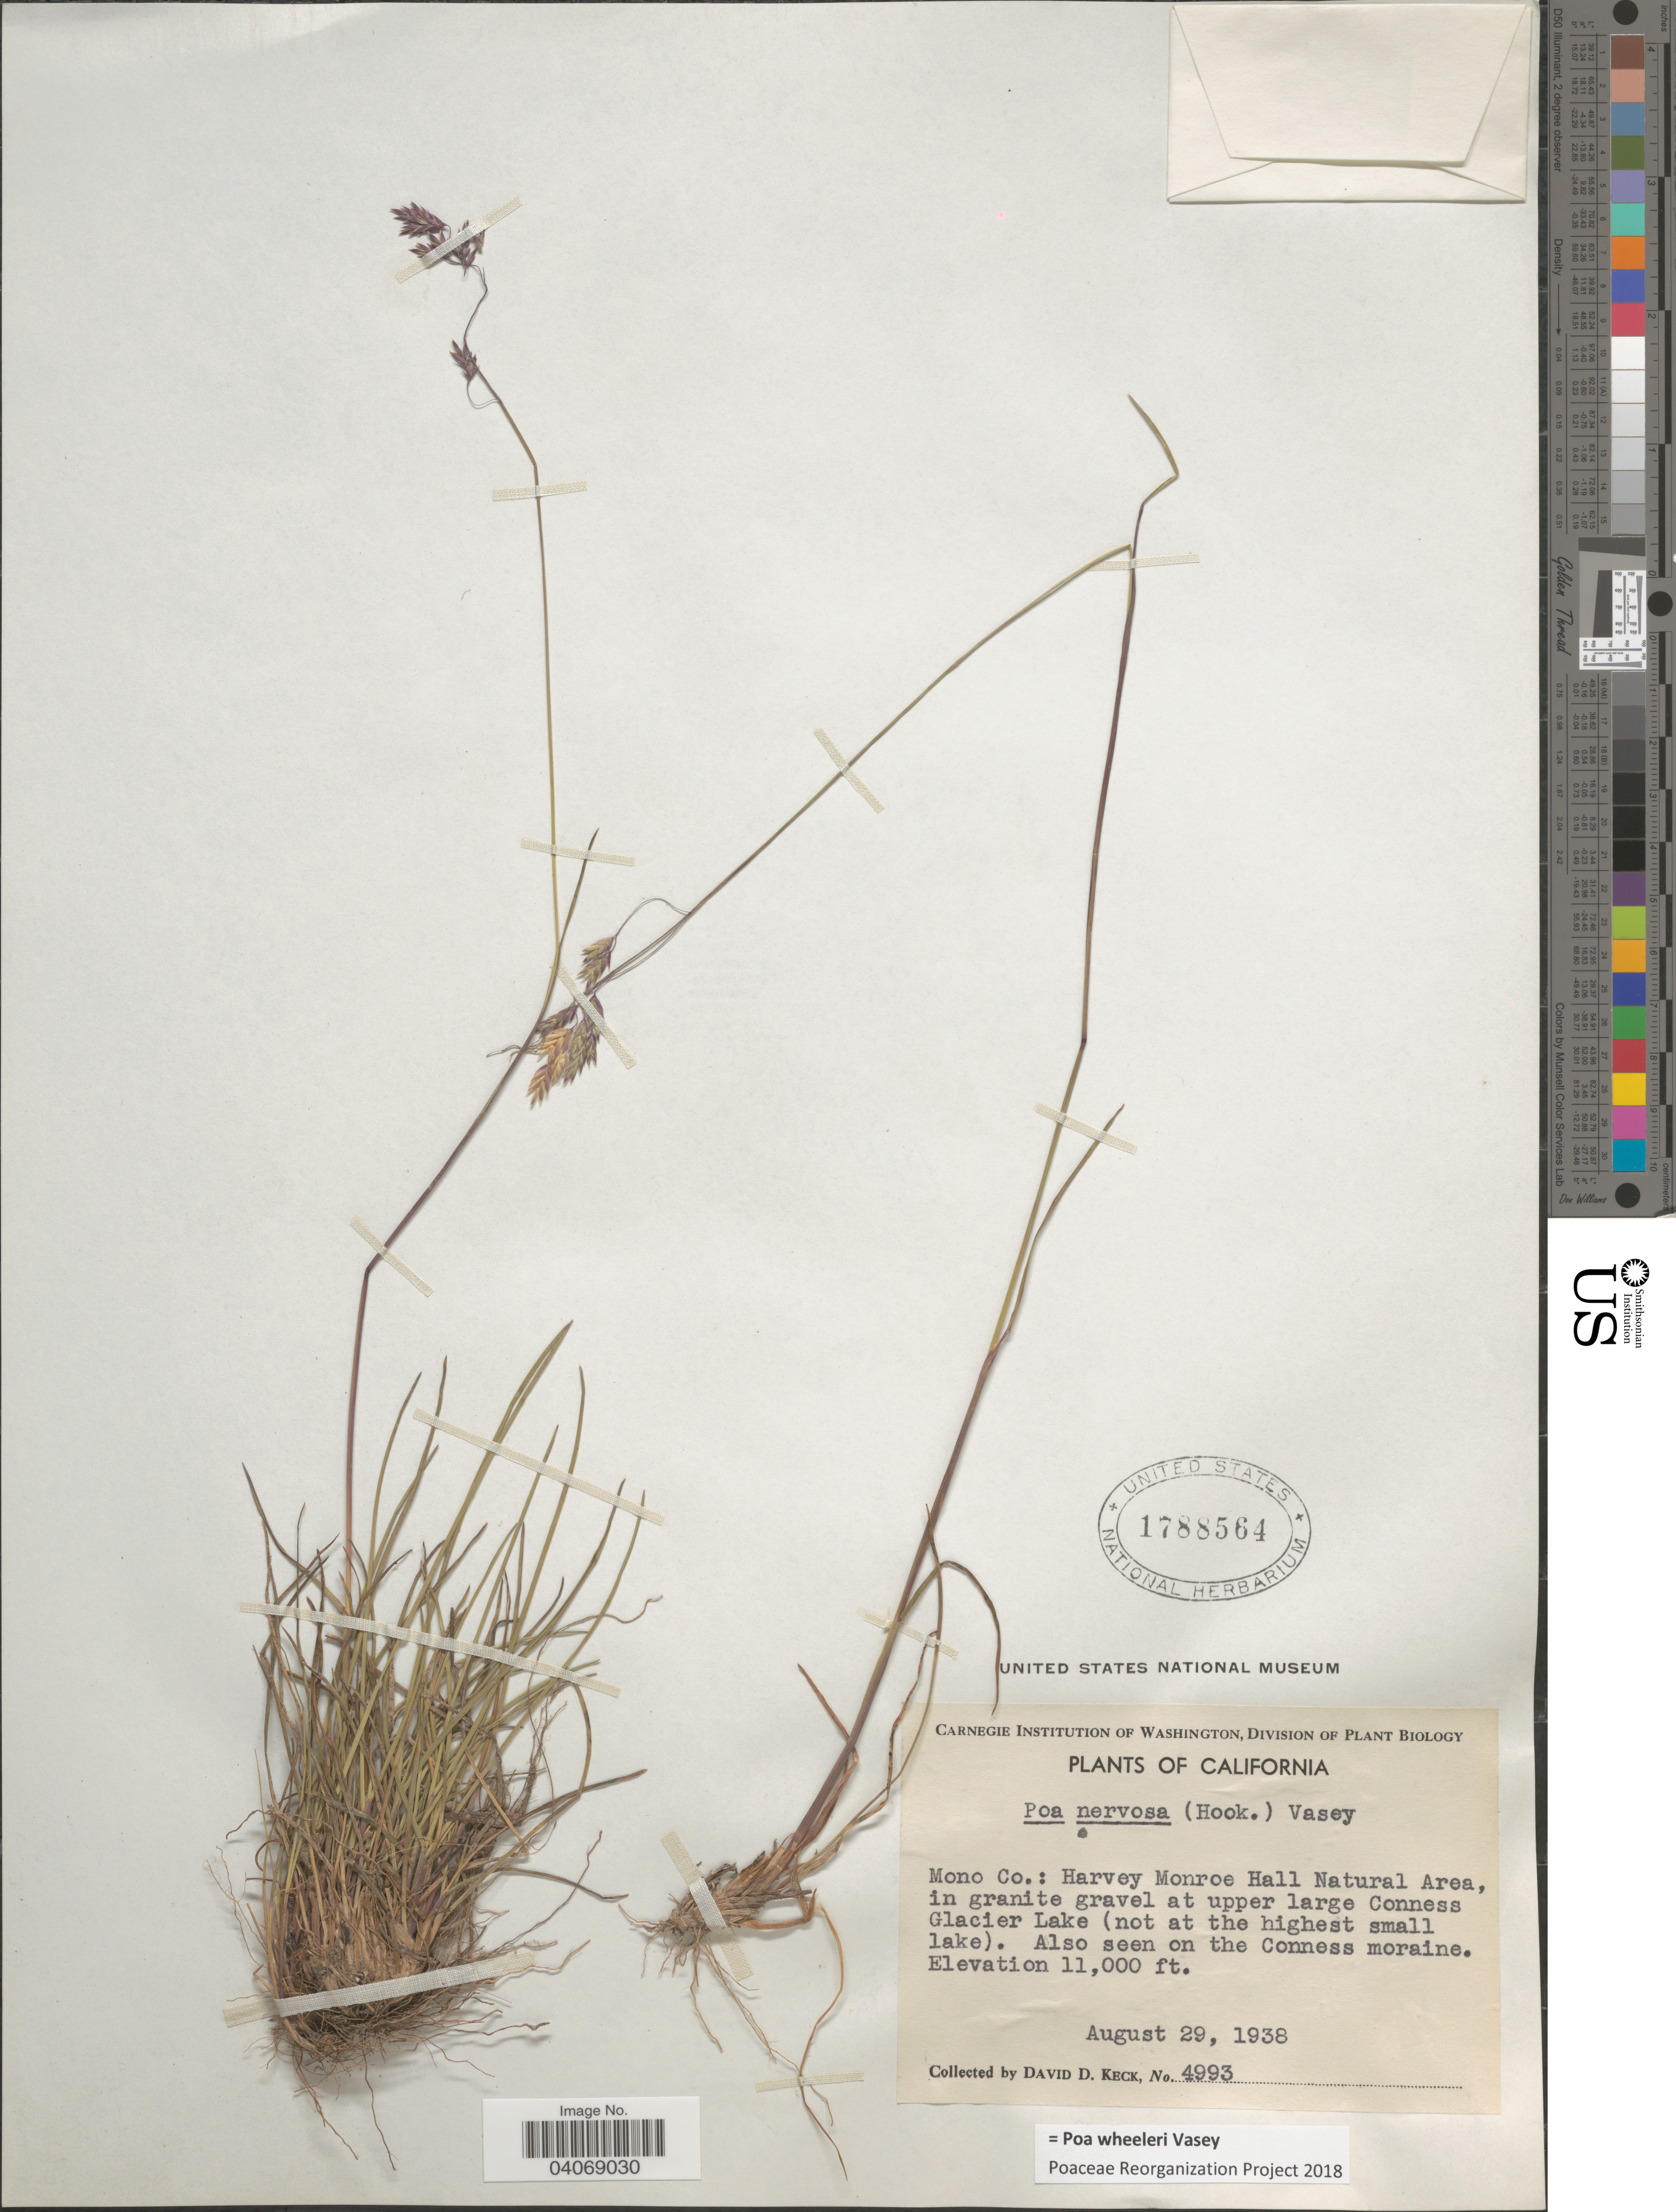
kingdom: Plantae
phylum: Tracheophyta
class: Liliopsida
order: Poales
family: Poaceae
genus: Poa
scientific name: Poa wheeleri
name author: Vasey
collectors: D. D. Keck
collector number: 4993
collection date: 1938-08-29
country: United States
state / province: California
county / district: Mono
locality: Mono Co.: Harvey Monroe Hall Natural Area, in granite gravel at upper large Conness Glacier Lake (not at the highest small lake). Also seen on the Conness moraine.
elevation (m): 3353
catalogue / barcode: US 1788564